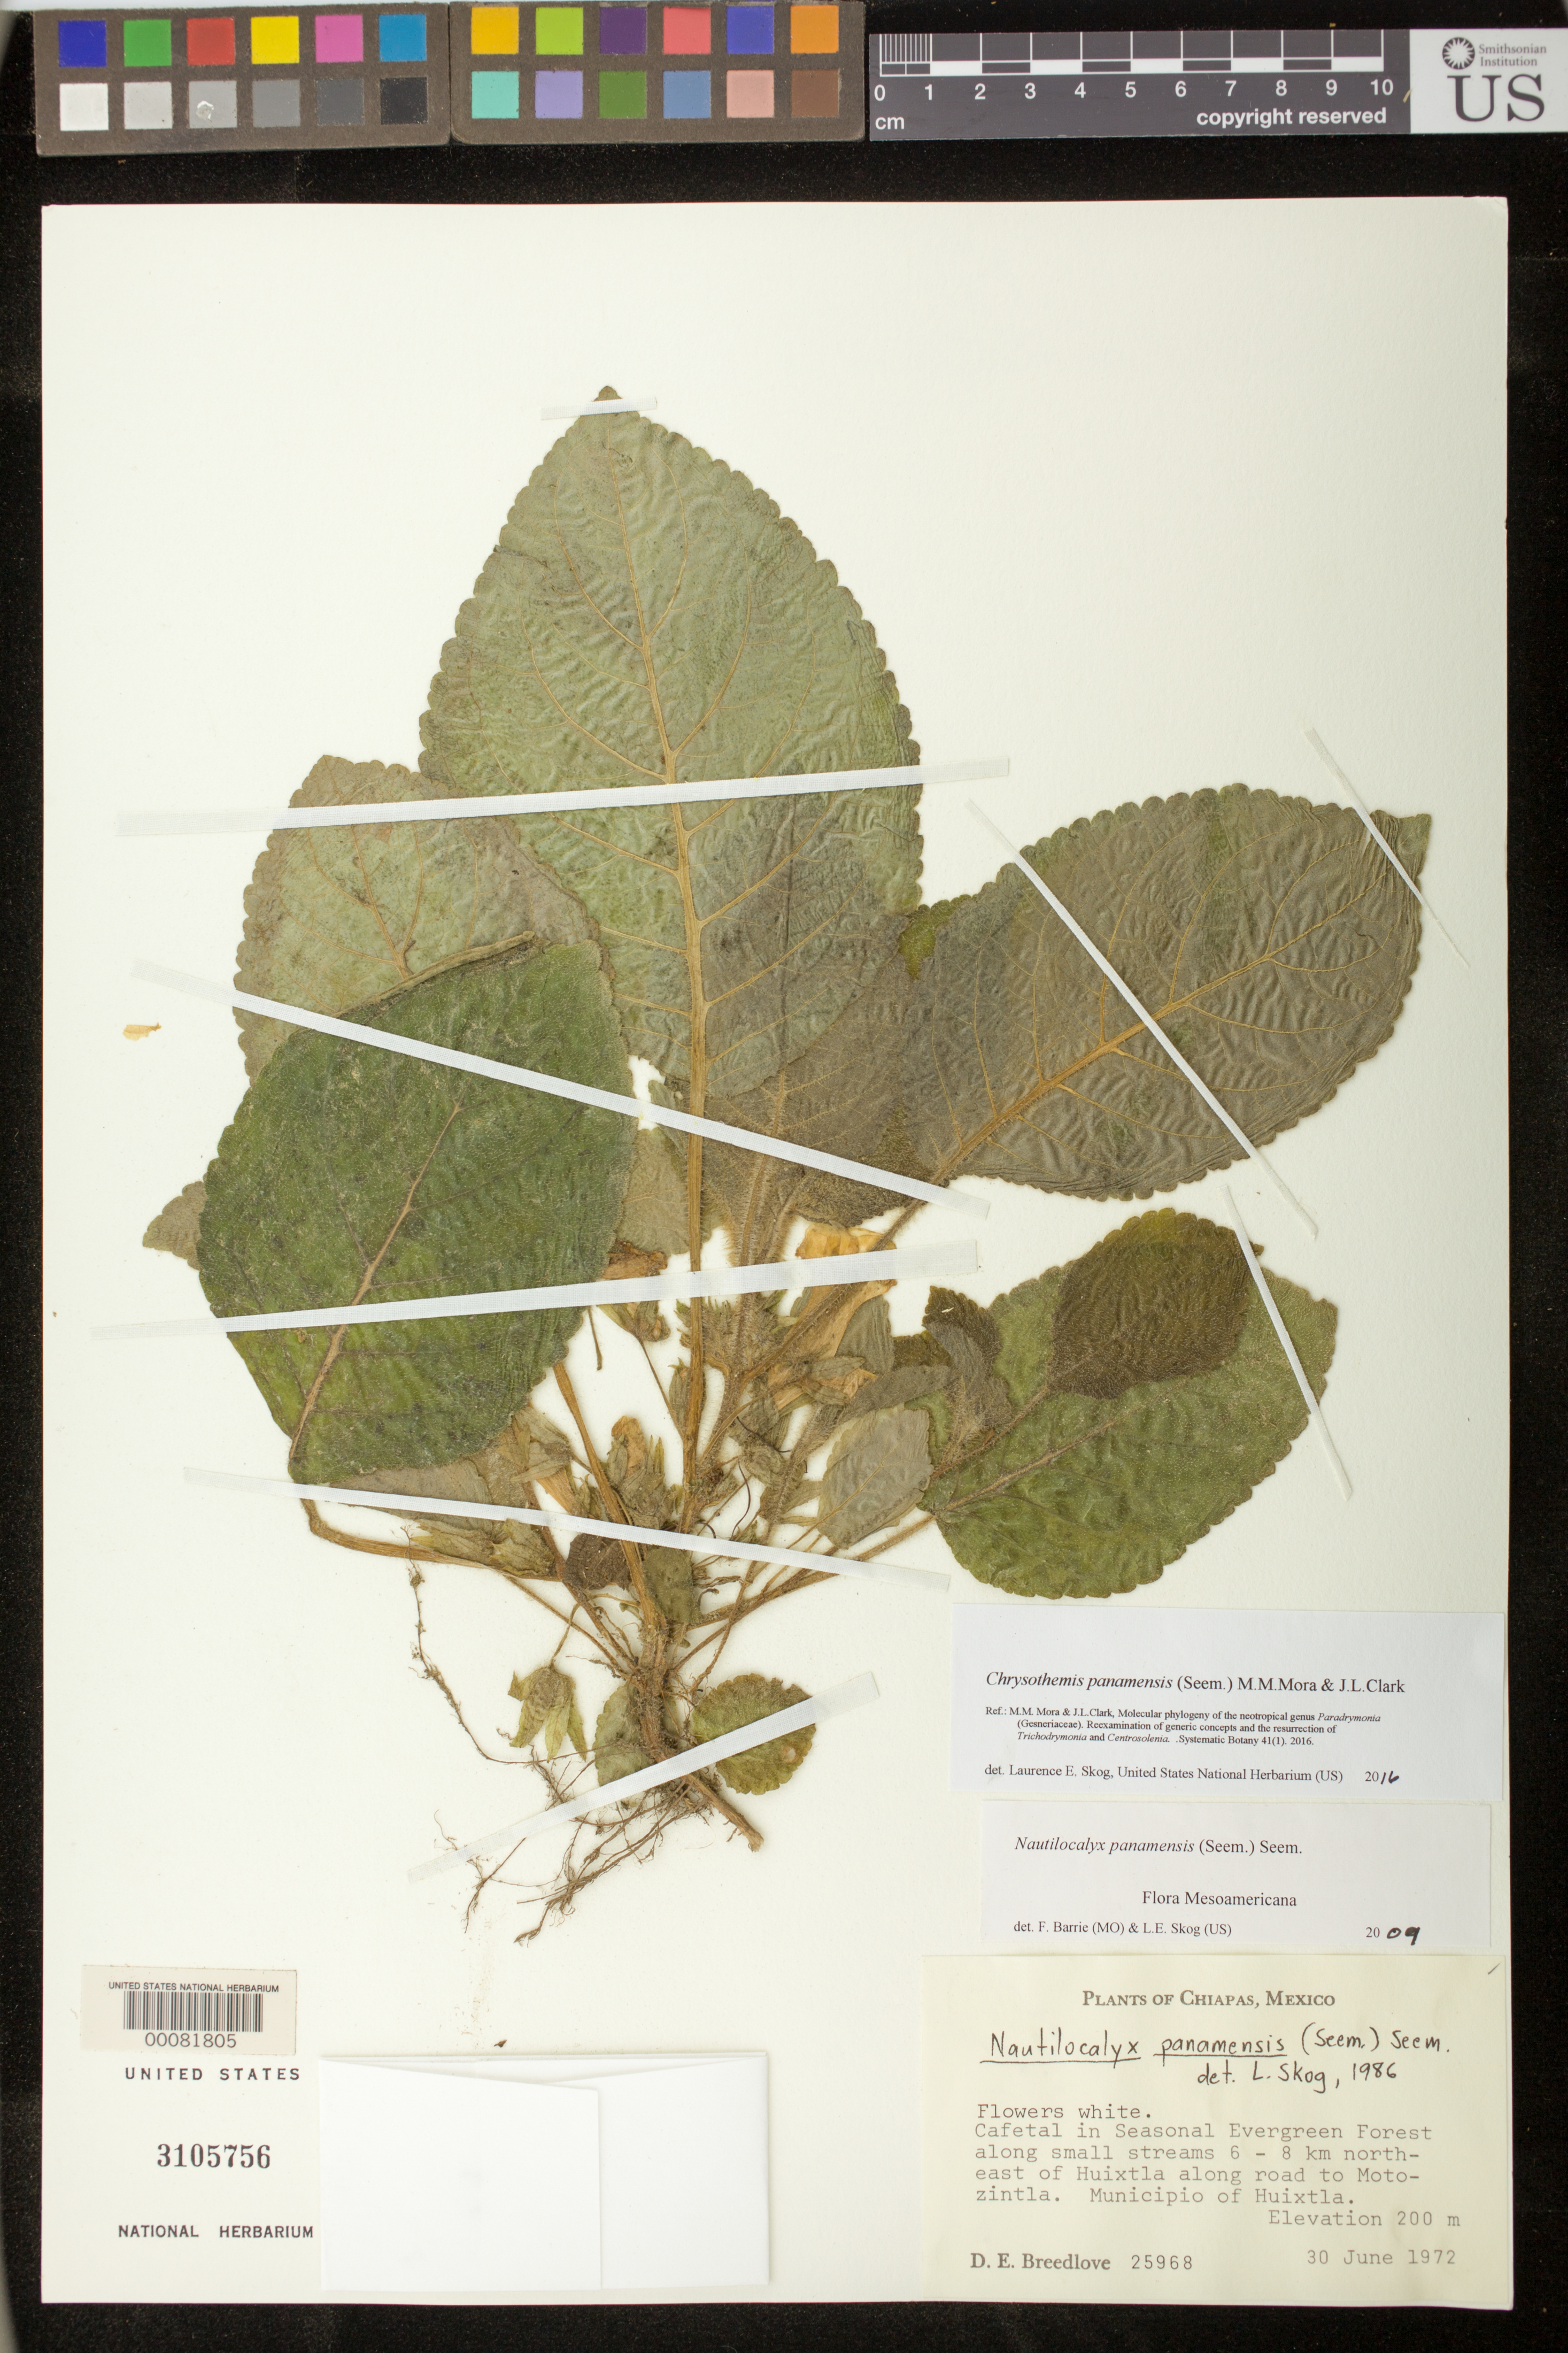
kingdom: Plantae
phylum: Tracheophyta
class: Magnoliopsida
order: Lamiales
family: Gesneriaceae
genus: Chrysothemis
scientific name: Chrysothemis panamensis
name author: (Seem.) M.M. Mora & J.L. Clark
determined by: Skog, Laurence E.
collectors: D. E. Breedlove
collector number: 25968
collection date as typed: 30 Jun 1972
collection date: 1972-06-30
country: Mexico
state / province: Chiapas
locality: Mpio. of Huixtla, 6-8 km NE of Huixtla along road to Motozintla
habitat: Cafetal in seasonal evergreen forest along small streams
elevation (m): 200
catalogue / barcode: US 3105756